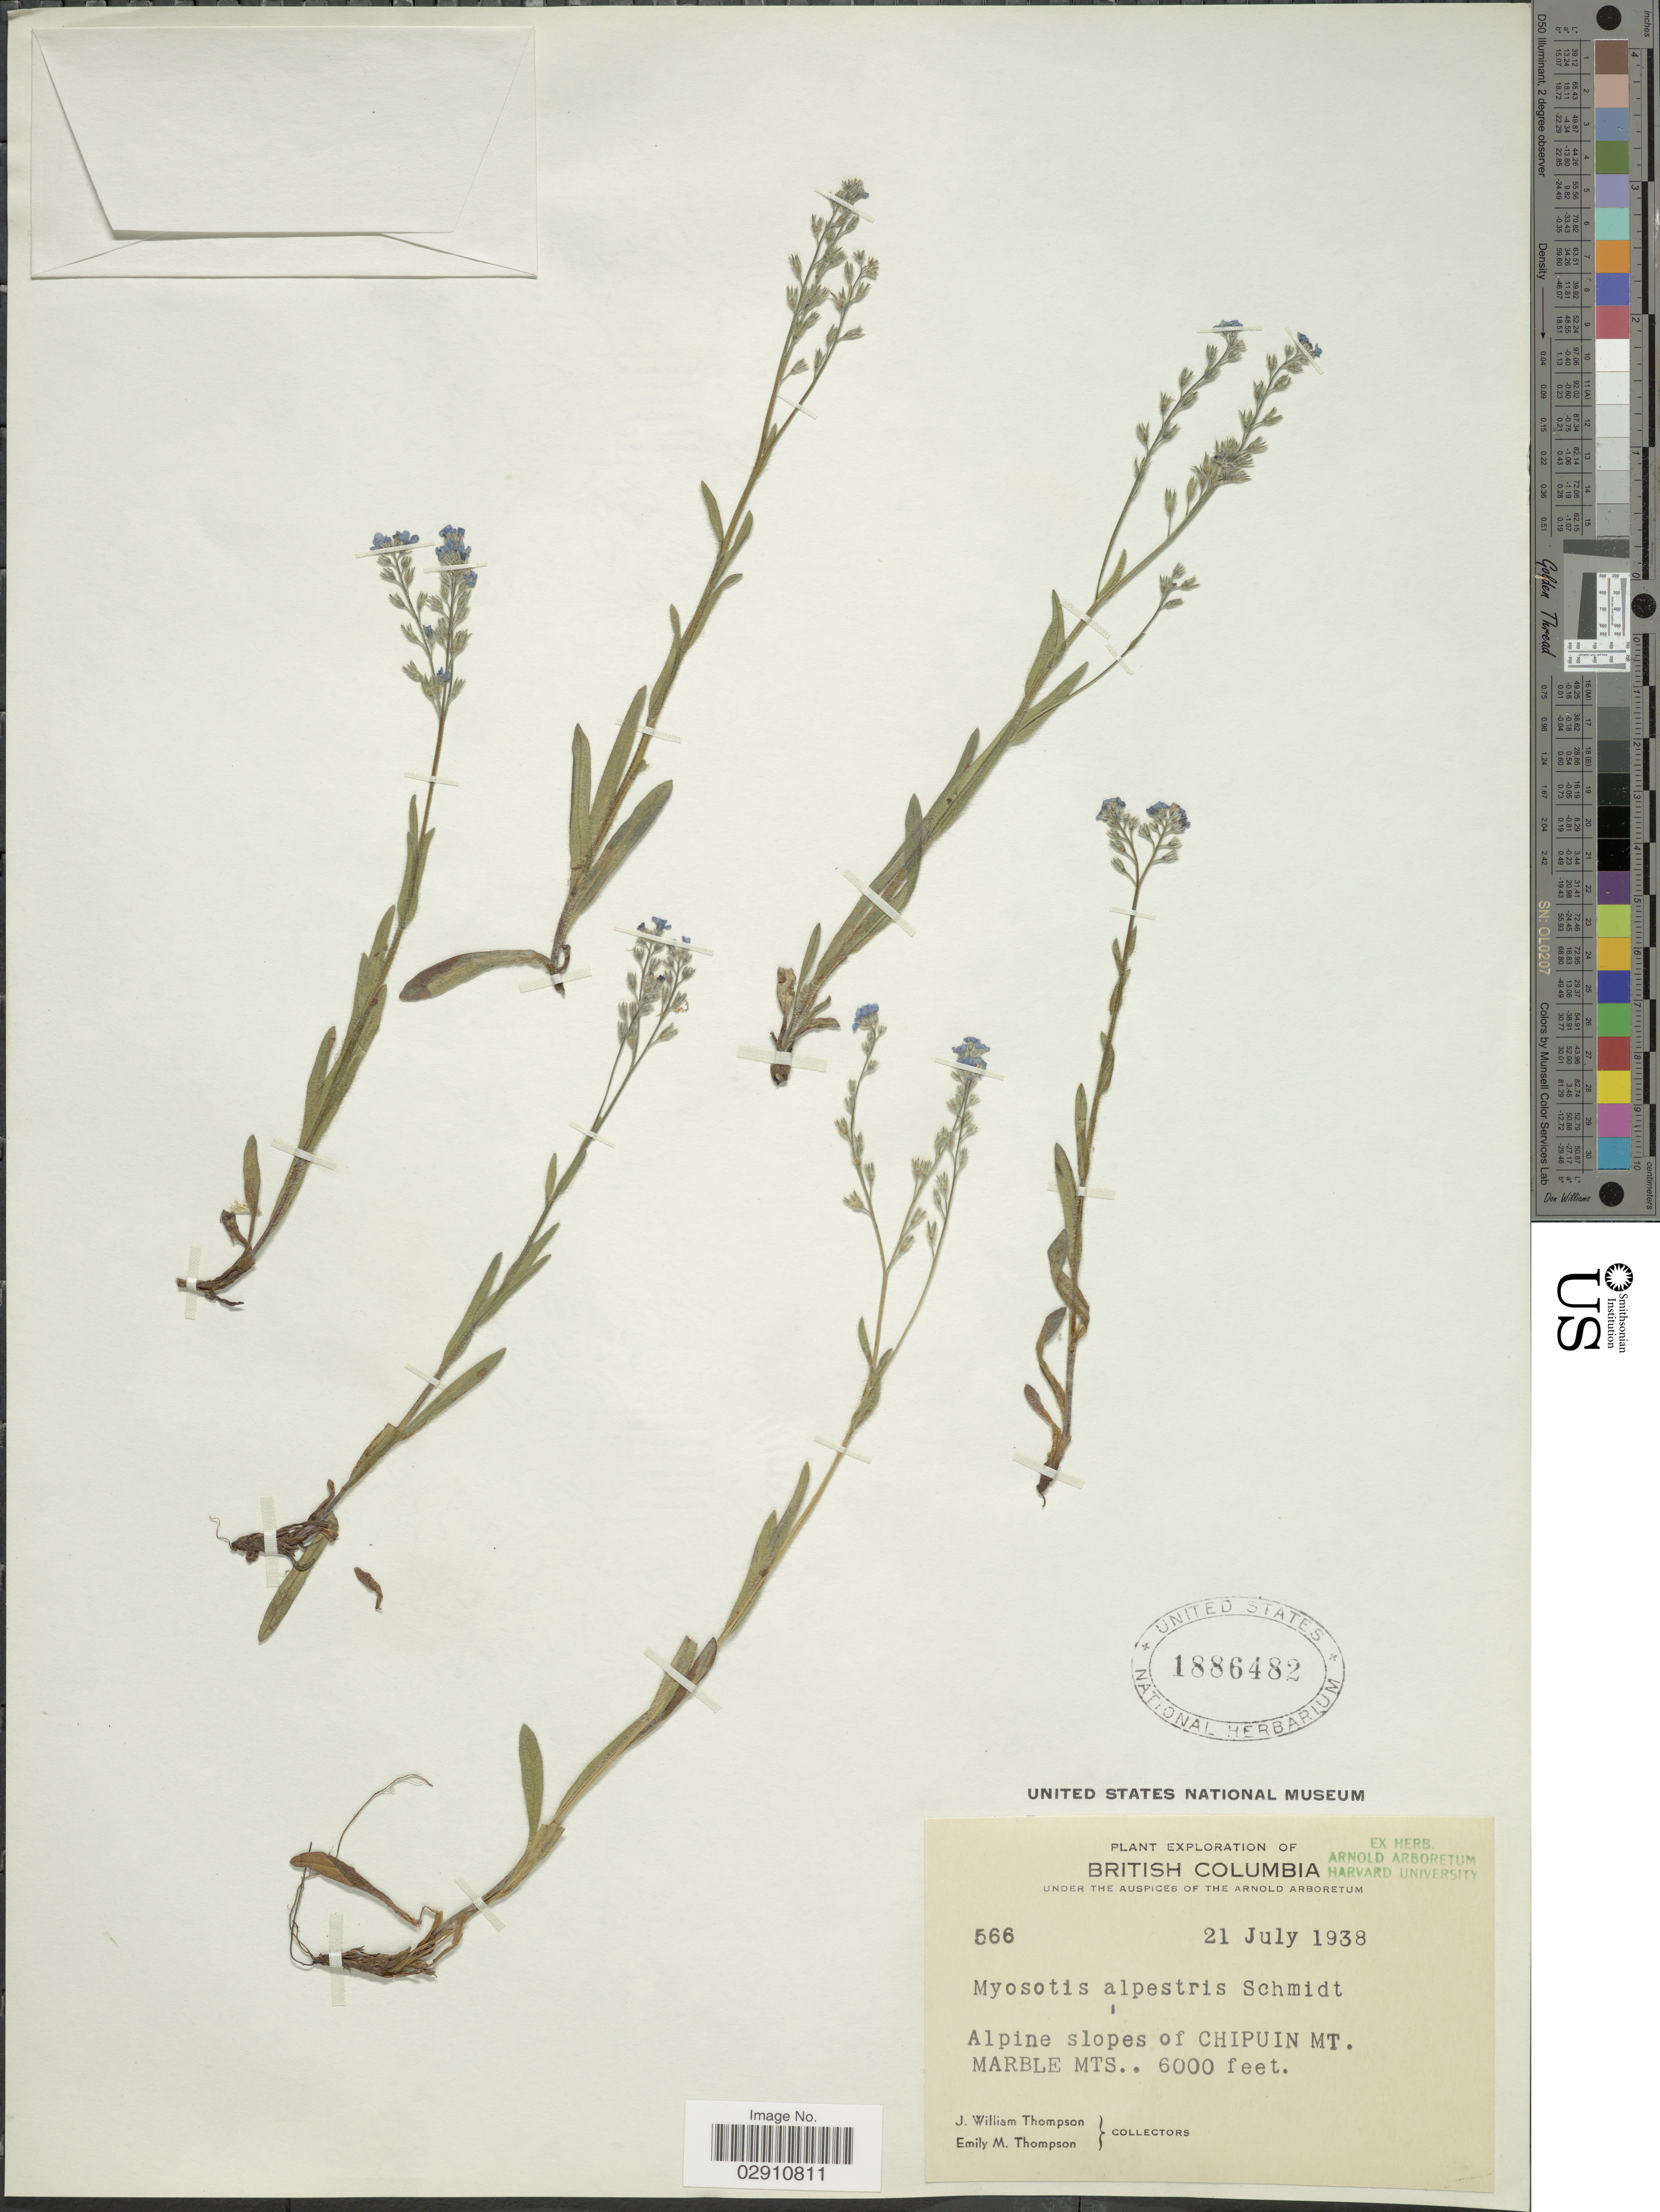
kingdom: Plantae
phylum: Tracheophyta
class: Magnoliopsida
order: Boraginales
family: Boraginaceae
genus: Myosotis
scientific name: Myosotis alpestris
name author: F.W. Schmidt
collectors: J. W. Thompson & E. M. Thompson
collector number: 566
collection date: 1938-07-21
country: Canada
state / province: British Columbia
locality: Alpine slopes of Chipuin Mt. Marble Mts.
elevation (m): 1829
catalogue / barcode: US 1886482